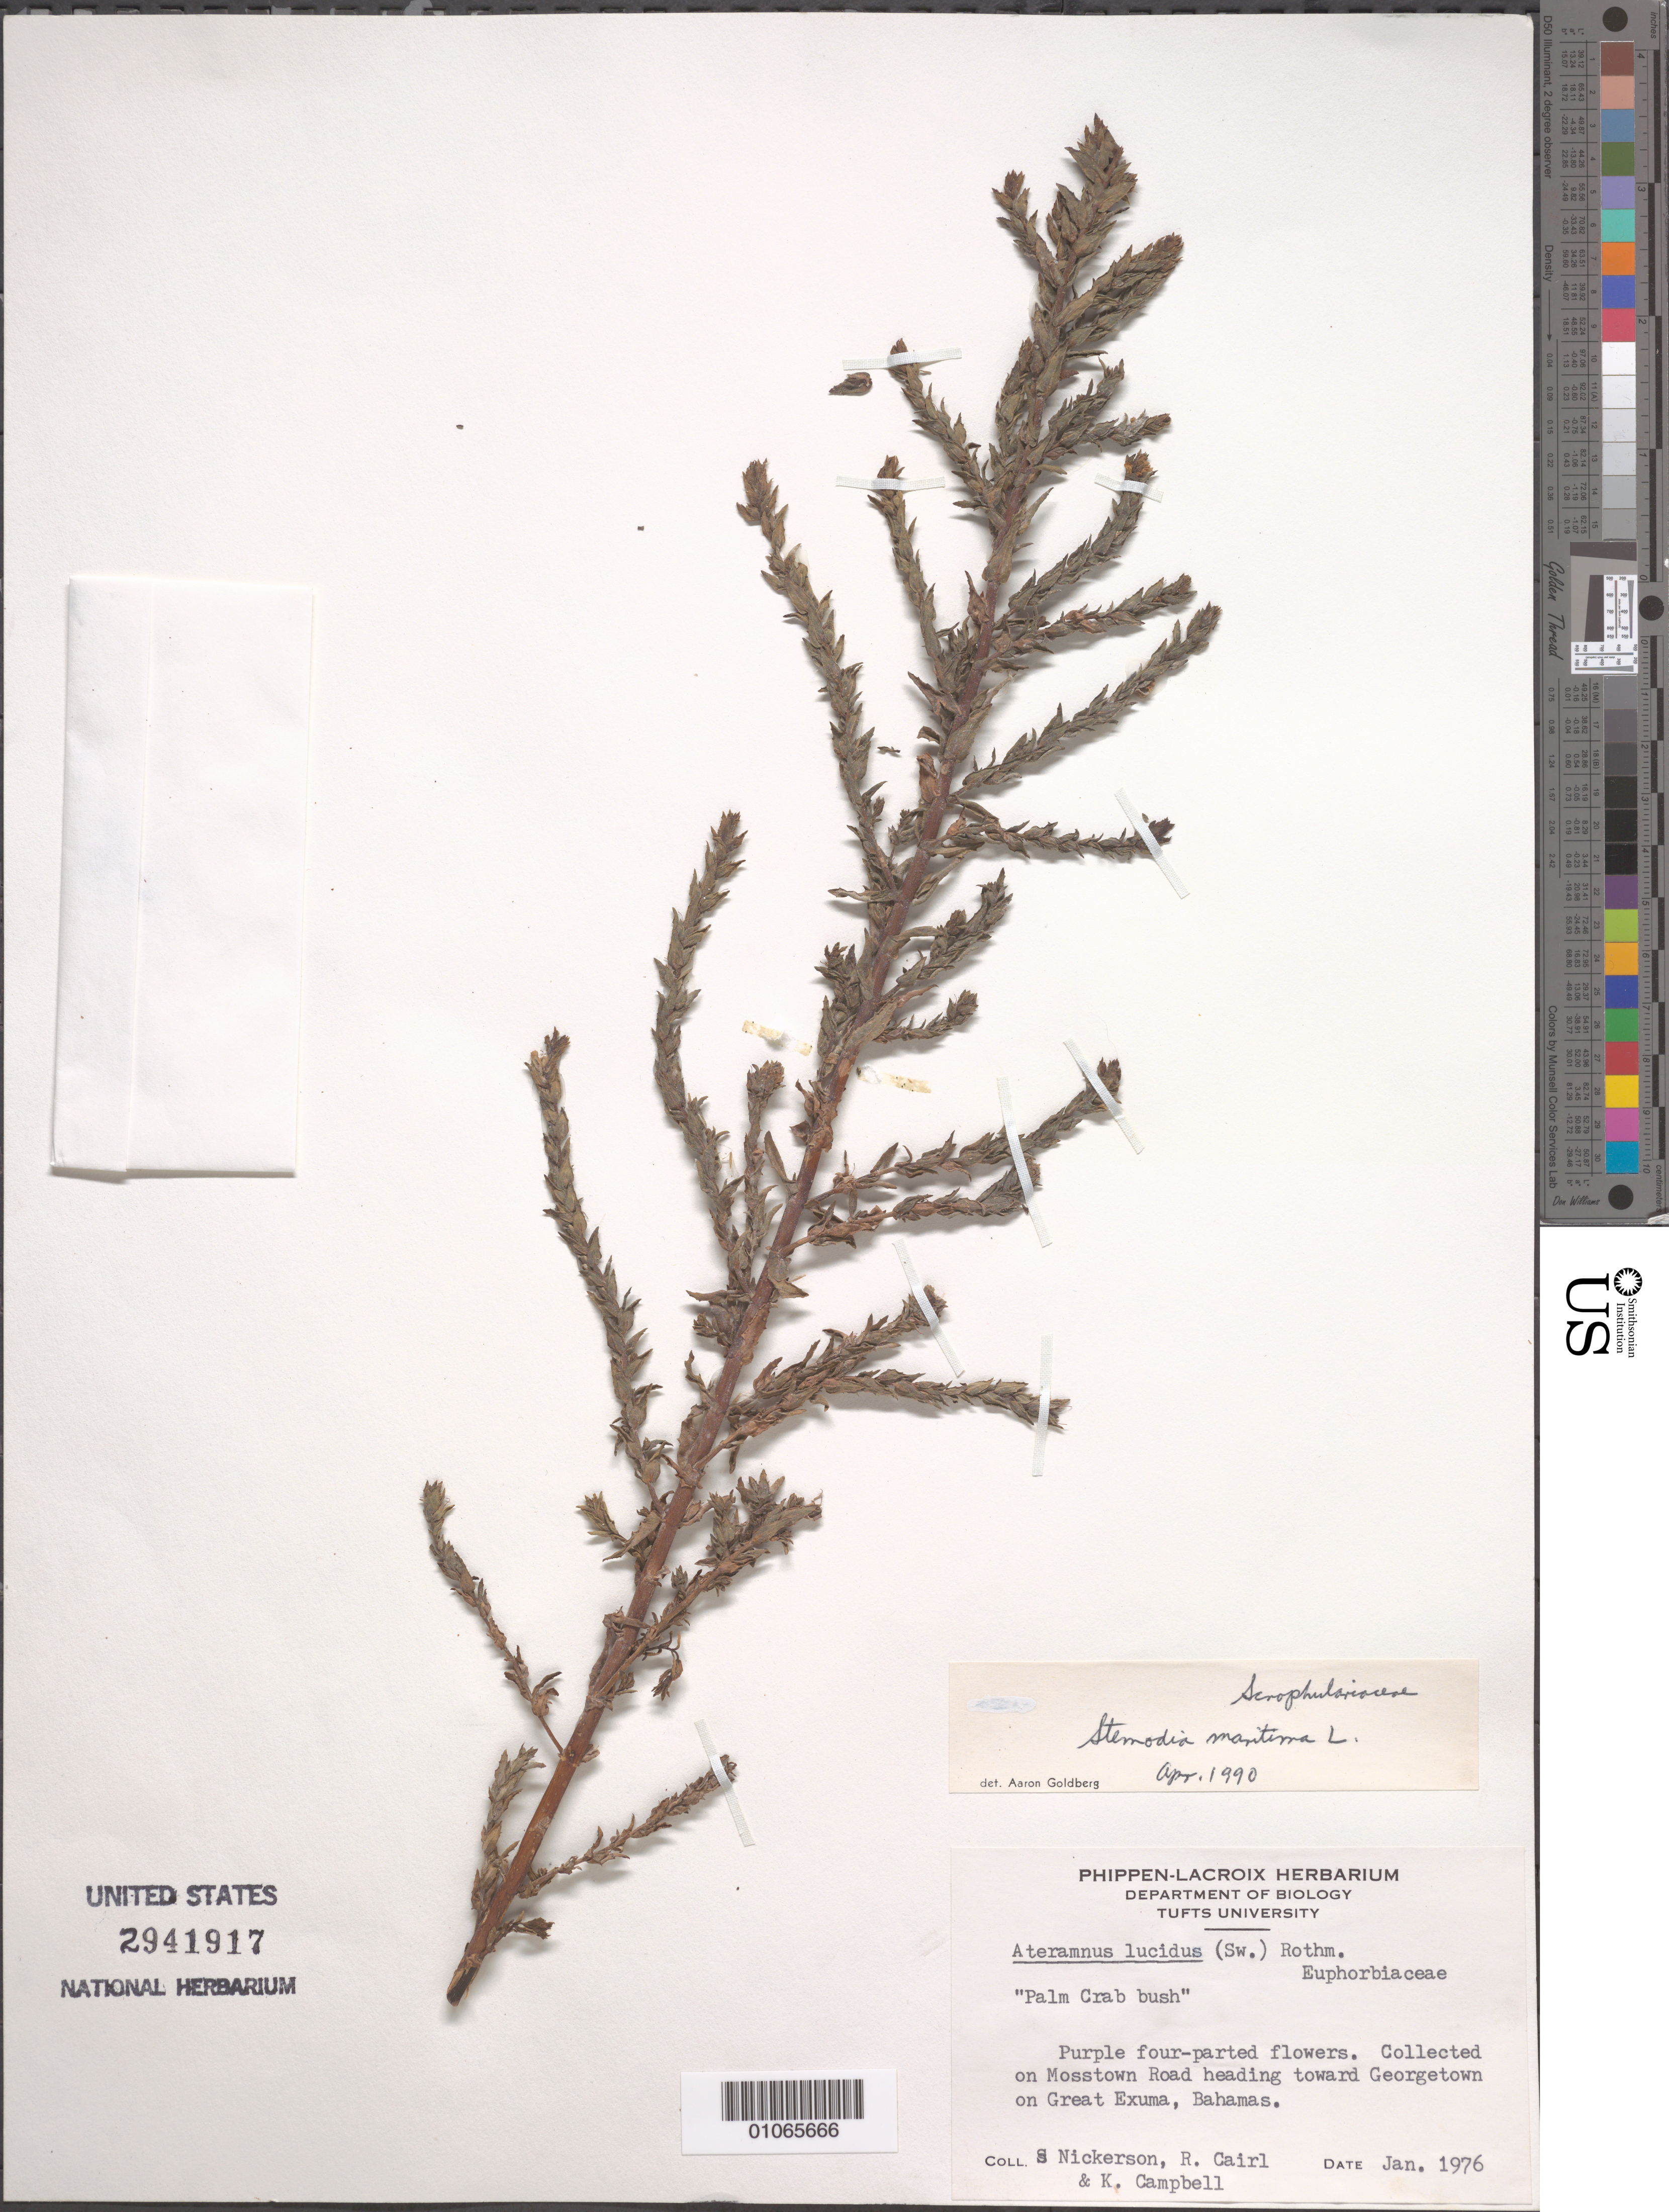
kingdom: Plantae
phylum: Tracheophyta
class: Magnoliopsida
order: Lamiales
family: Plantaginaceae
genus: Stemodia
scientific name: Stemodia maritima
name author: L.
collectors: S. Nickerson, R. Cairl & K. Campbell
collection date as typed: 01 Jan 1976 to 31 Jan 1976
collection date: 1976-01-01/1976-01-31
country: Bahamas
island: Great Exuma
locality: Collected on Mosstown Road heading toward Georgetown.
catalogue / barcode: US 2941917